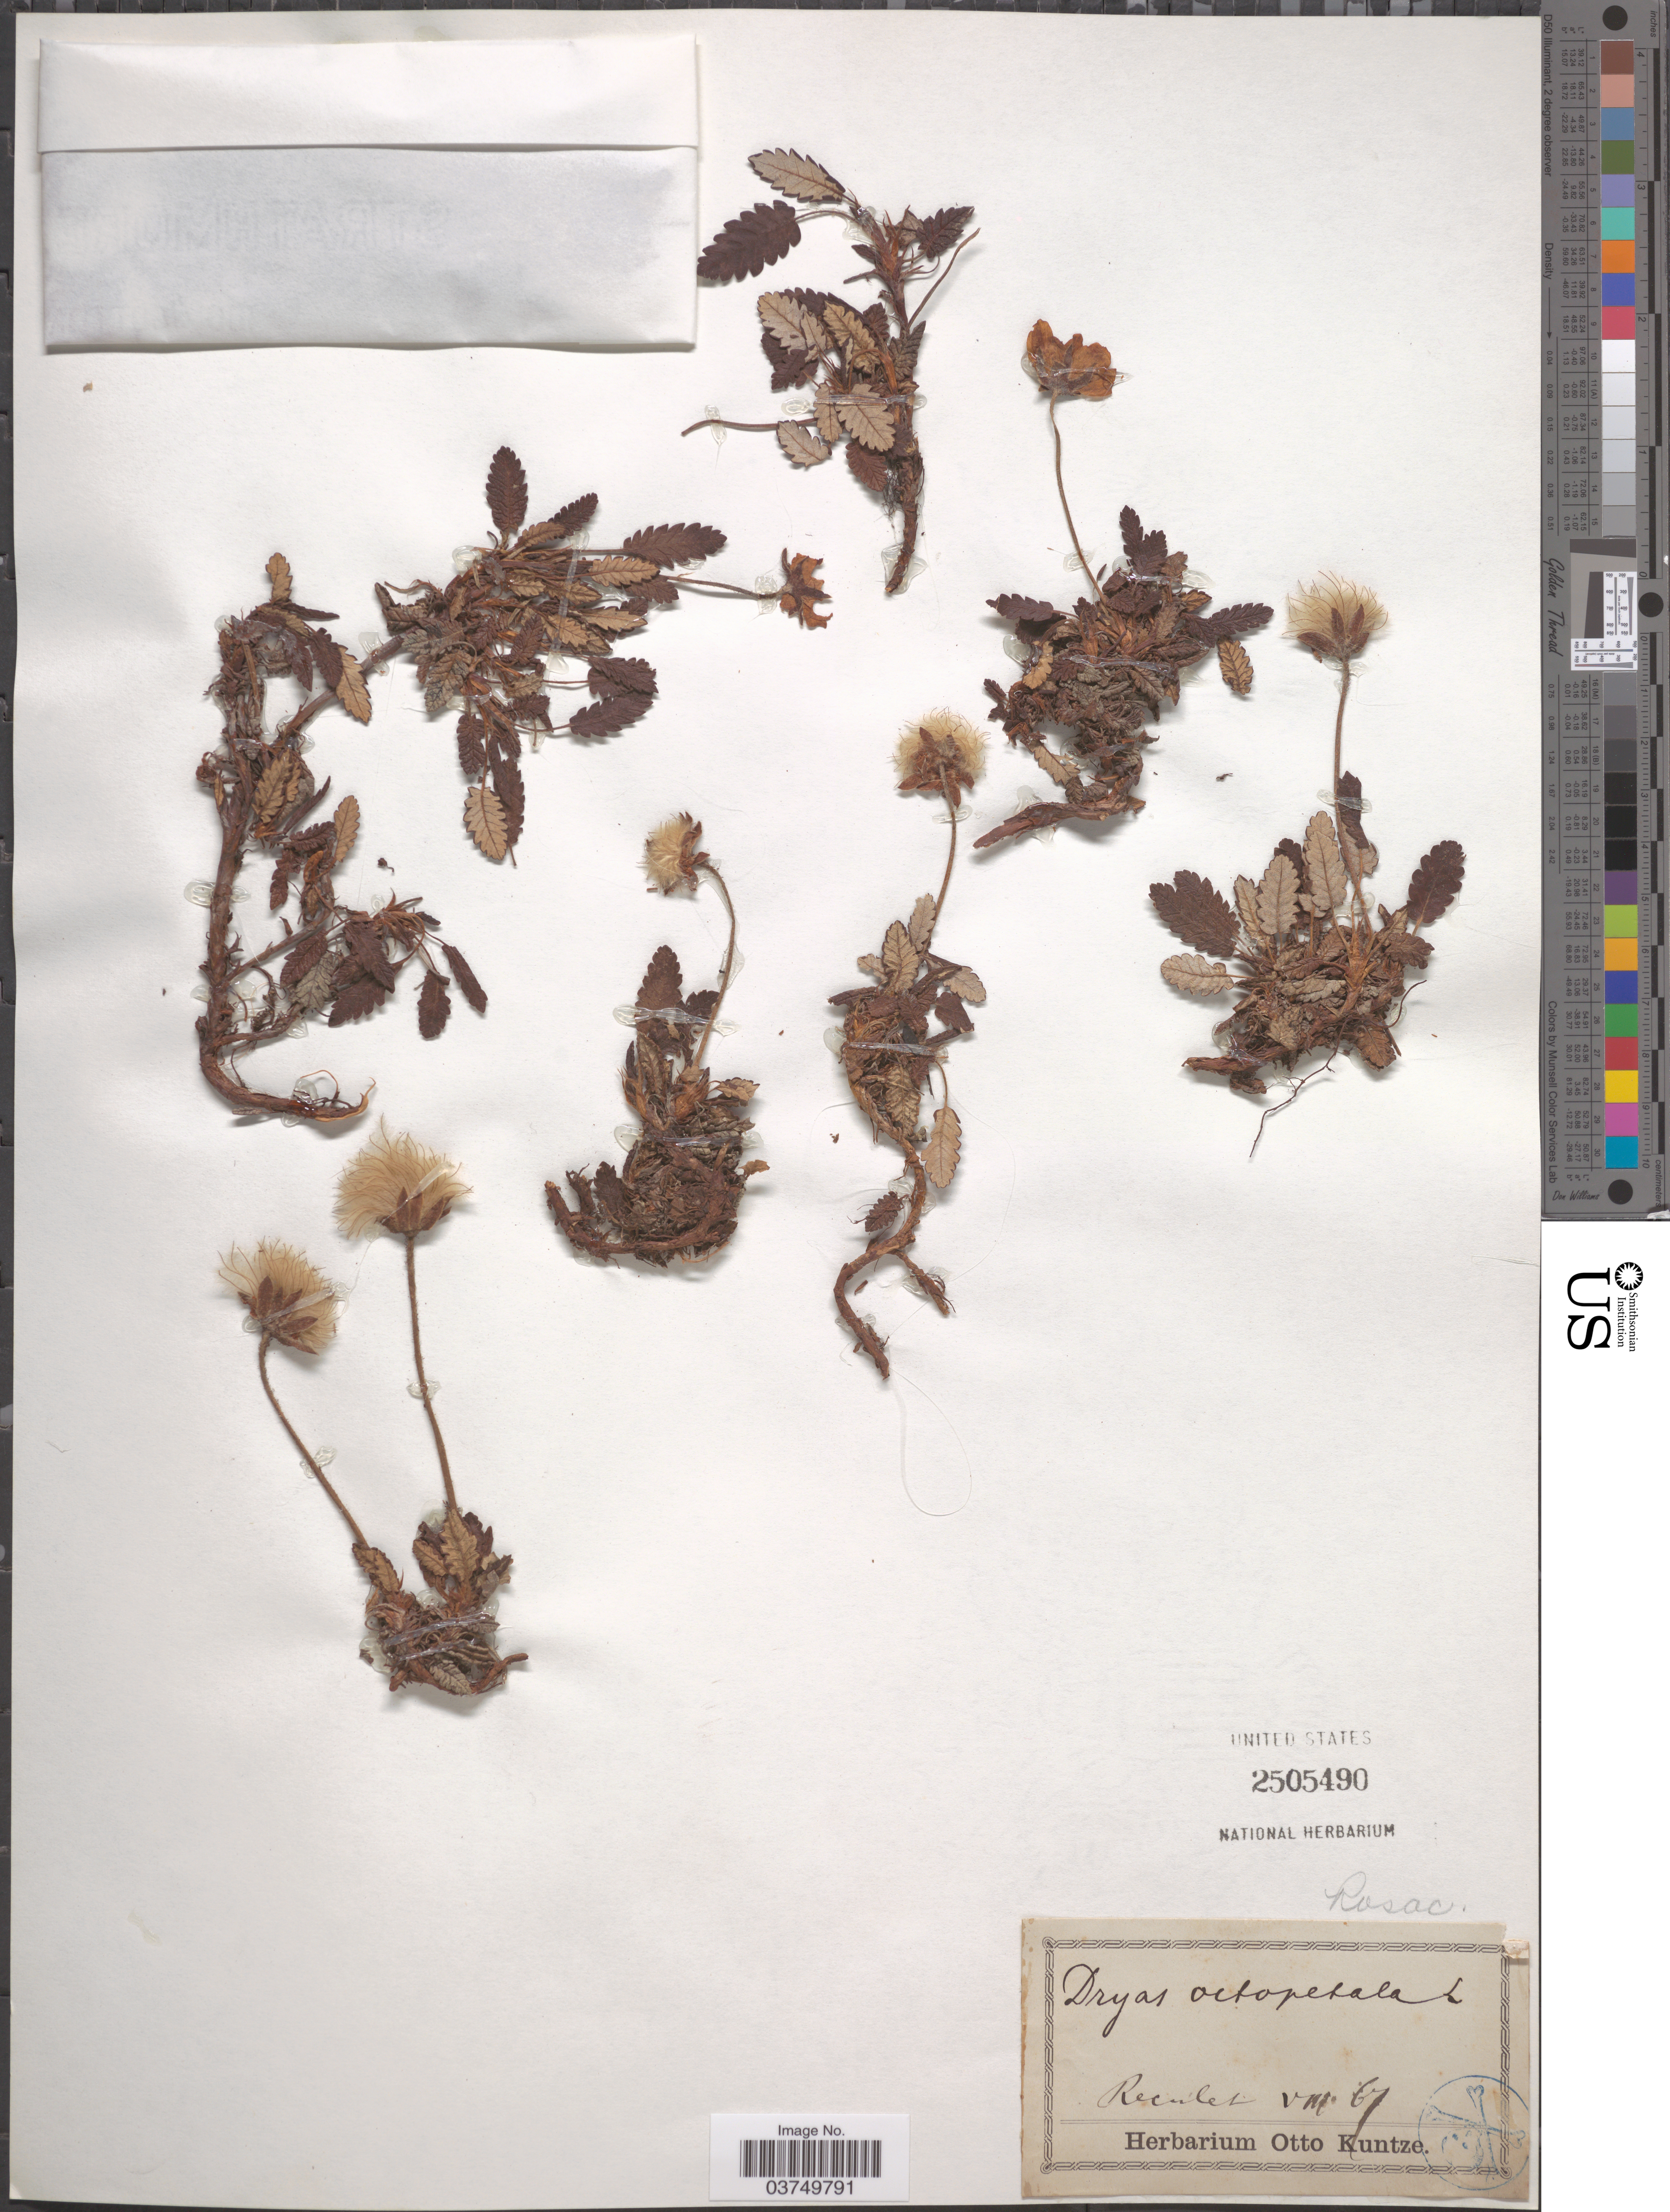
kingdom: Plantae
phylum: Tracheophyta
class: Magnoliopsida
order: Rosales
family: Rosaceae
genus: Dryas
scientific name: Dryas octopetala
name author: L.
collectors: ex herb. Otto Kuntze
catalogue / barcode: US 2505490